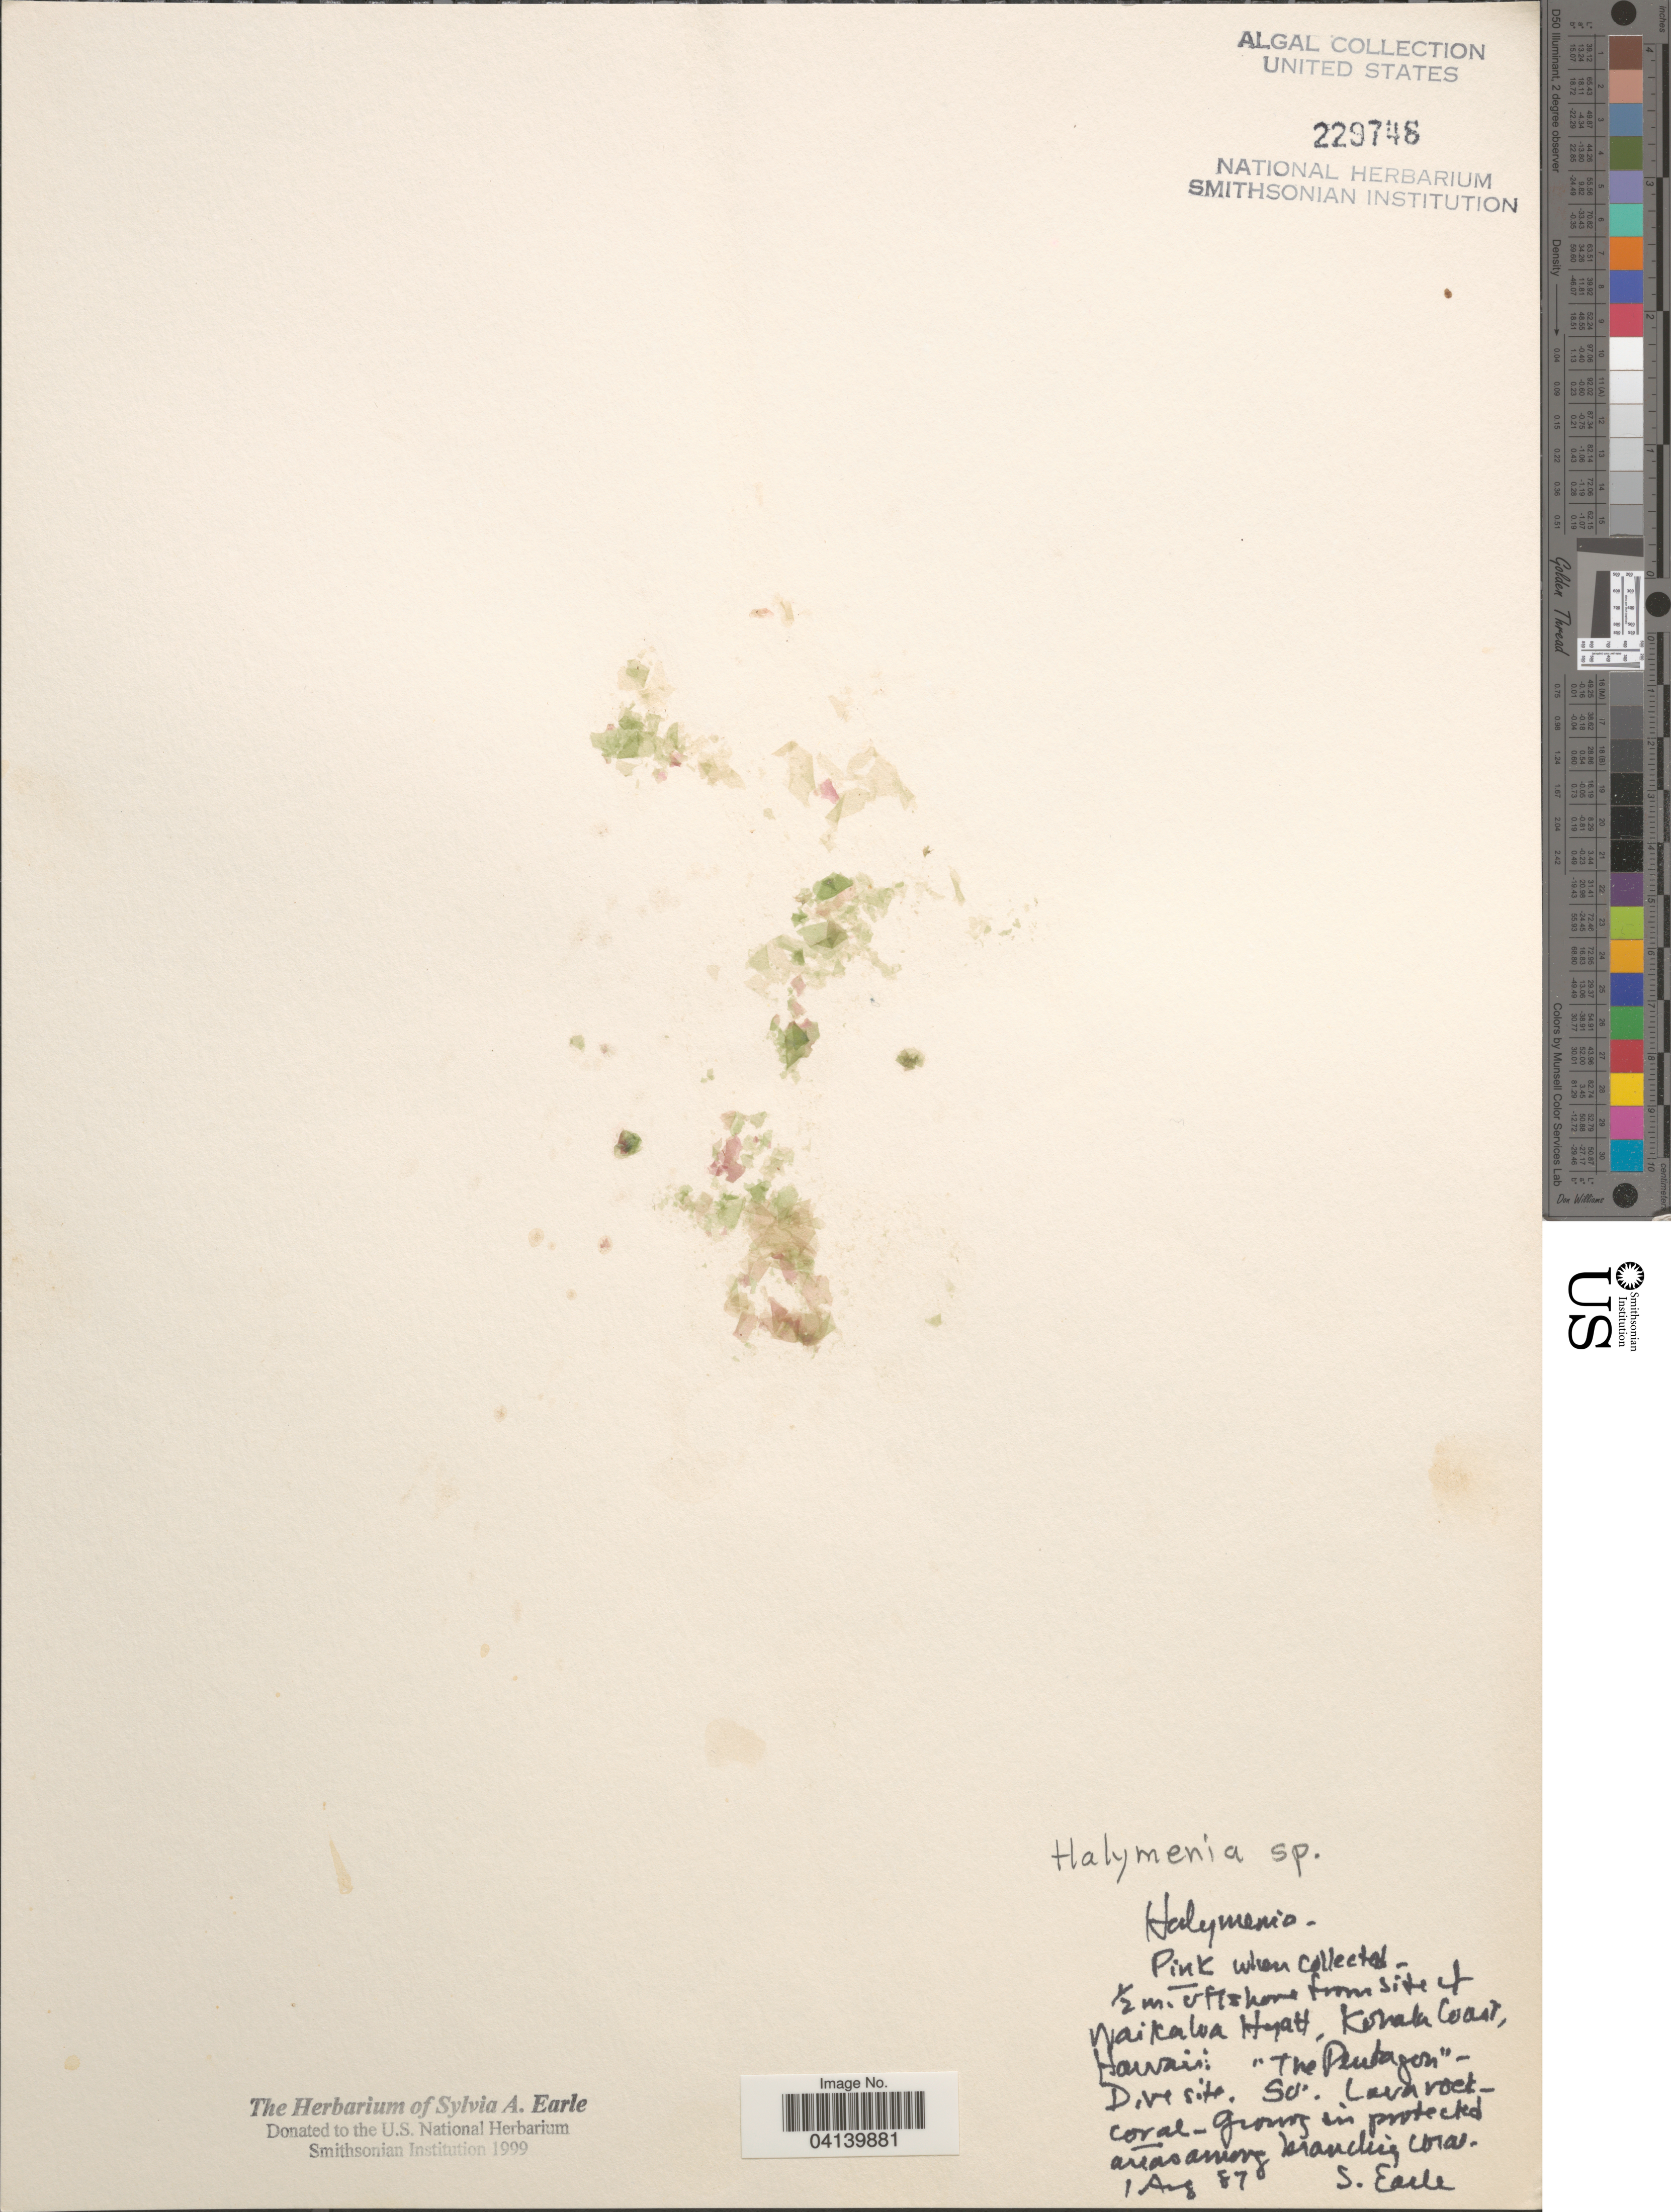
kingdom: Plantae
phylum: Rhodophyta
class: Florideophyceae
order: Halymeniales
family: Halymeniaceae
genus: Halymenia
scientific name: Halymenia sp.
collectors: S. A. Earle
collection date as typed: Transcribed d/m/y: 1/8/87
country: United States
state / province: Hawaii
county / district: Hawaii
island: Hawaii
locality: ½ mi offshore from site of Waikoloa Hyatt, Kohala Coast, "The Pentagon" - Dive site.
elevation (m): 15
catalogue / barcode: US 229748